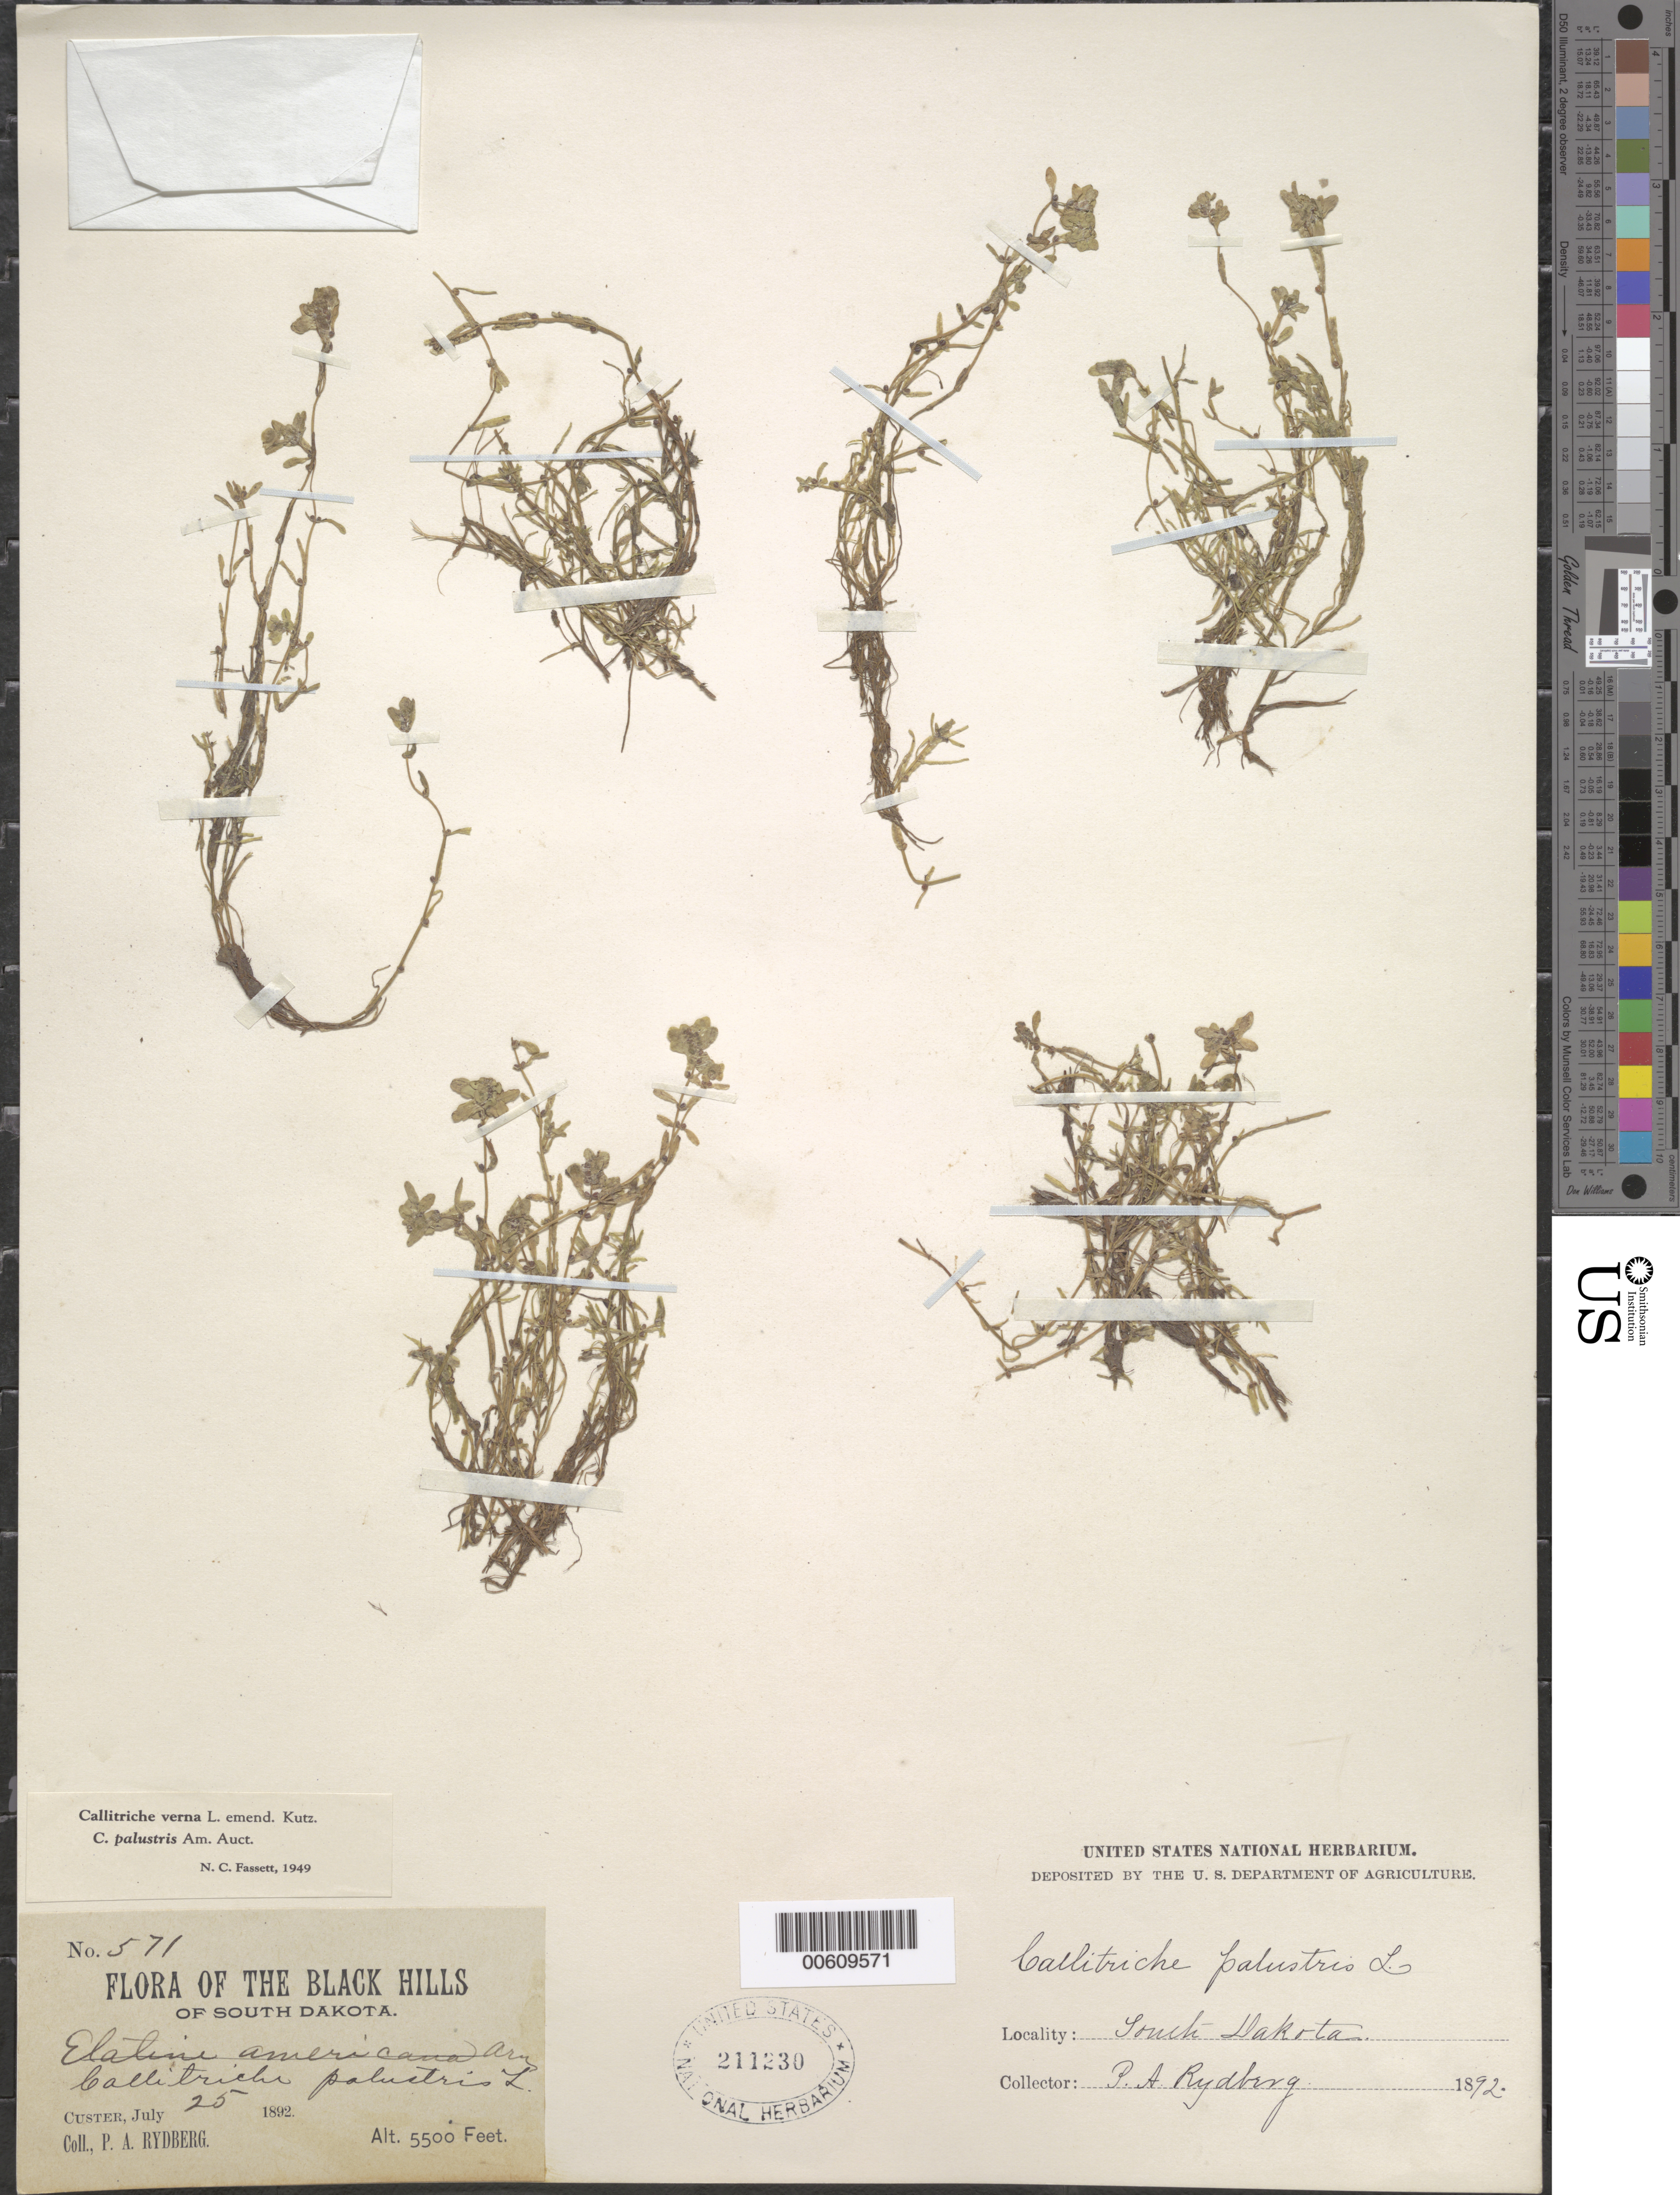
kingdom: Plantae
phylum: Tracheophyta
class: Magnoliopsida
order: Lamiales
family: Plantaginaceae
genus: Callitriche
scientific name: Callitriche verna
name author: L.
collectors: P. A. Rydberg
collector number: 571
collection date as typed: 25 Jul 1892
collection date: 1892-07-25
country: United States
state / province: South Dakota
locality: Custer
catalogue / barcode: US 211230